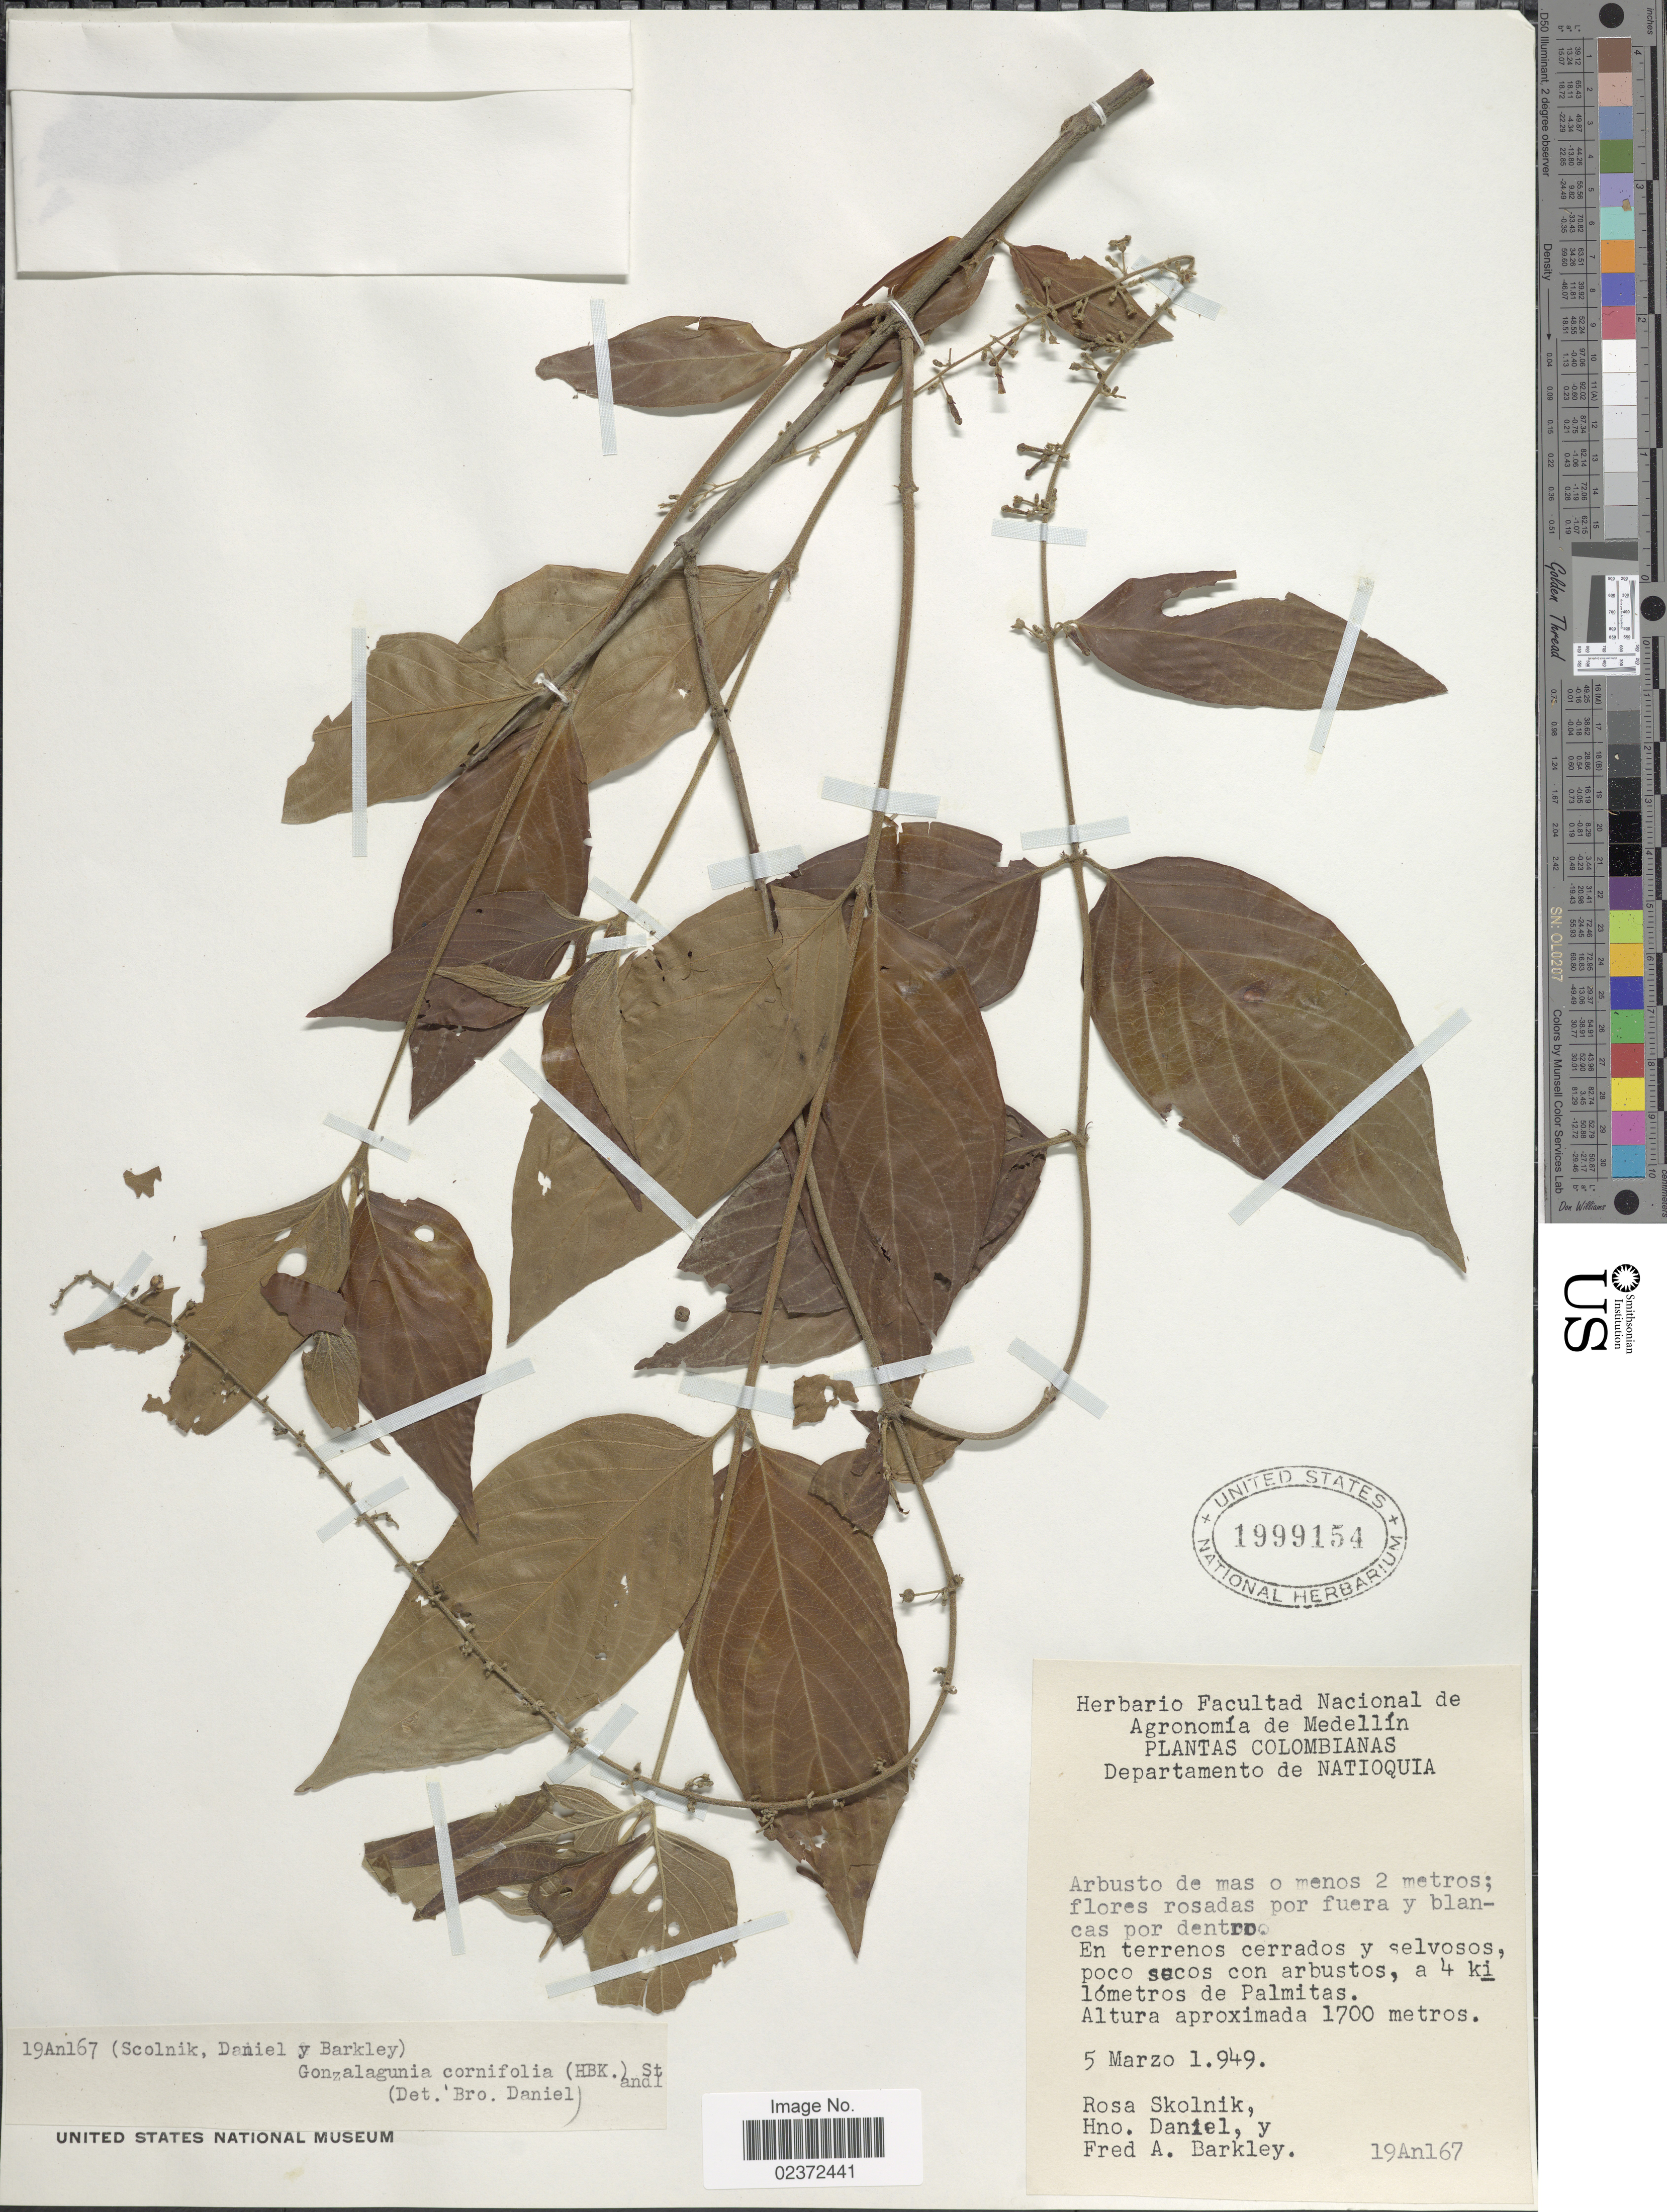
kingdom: Plantae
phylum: Tracheophyta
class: Magnoliopsida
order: Gentianales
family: Rubiaceae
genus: Gonzalagunia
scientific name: Gonzalagunia cornifolia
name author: (Kunth) Standl.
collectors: R. Skolnik, Bro. Daniel & F. A. Barkley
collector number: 19An167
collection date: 1949-03-05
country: Colombia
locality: Departamento de Natioquia, En terrenos cerrados y selvosos, poco secos con arbustos, a 4 kilómetros de Palmitas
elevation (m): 1700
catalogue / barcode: US 1999154